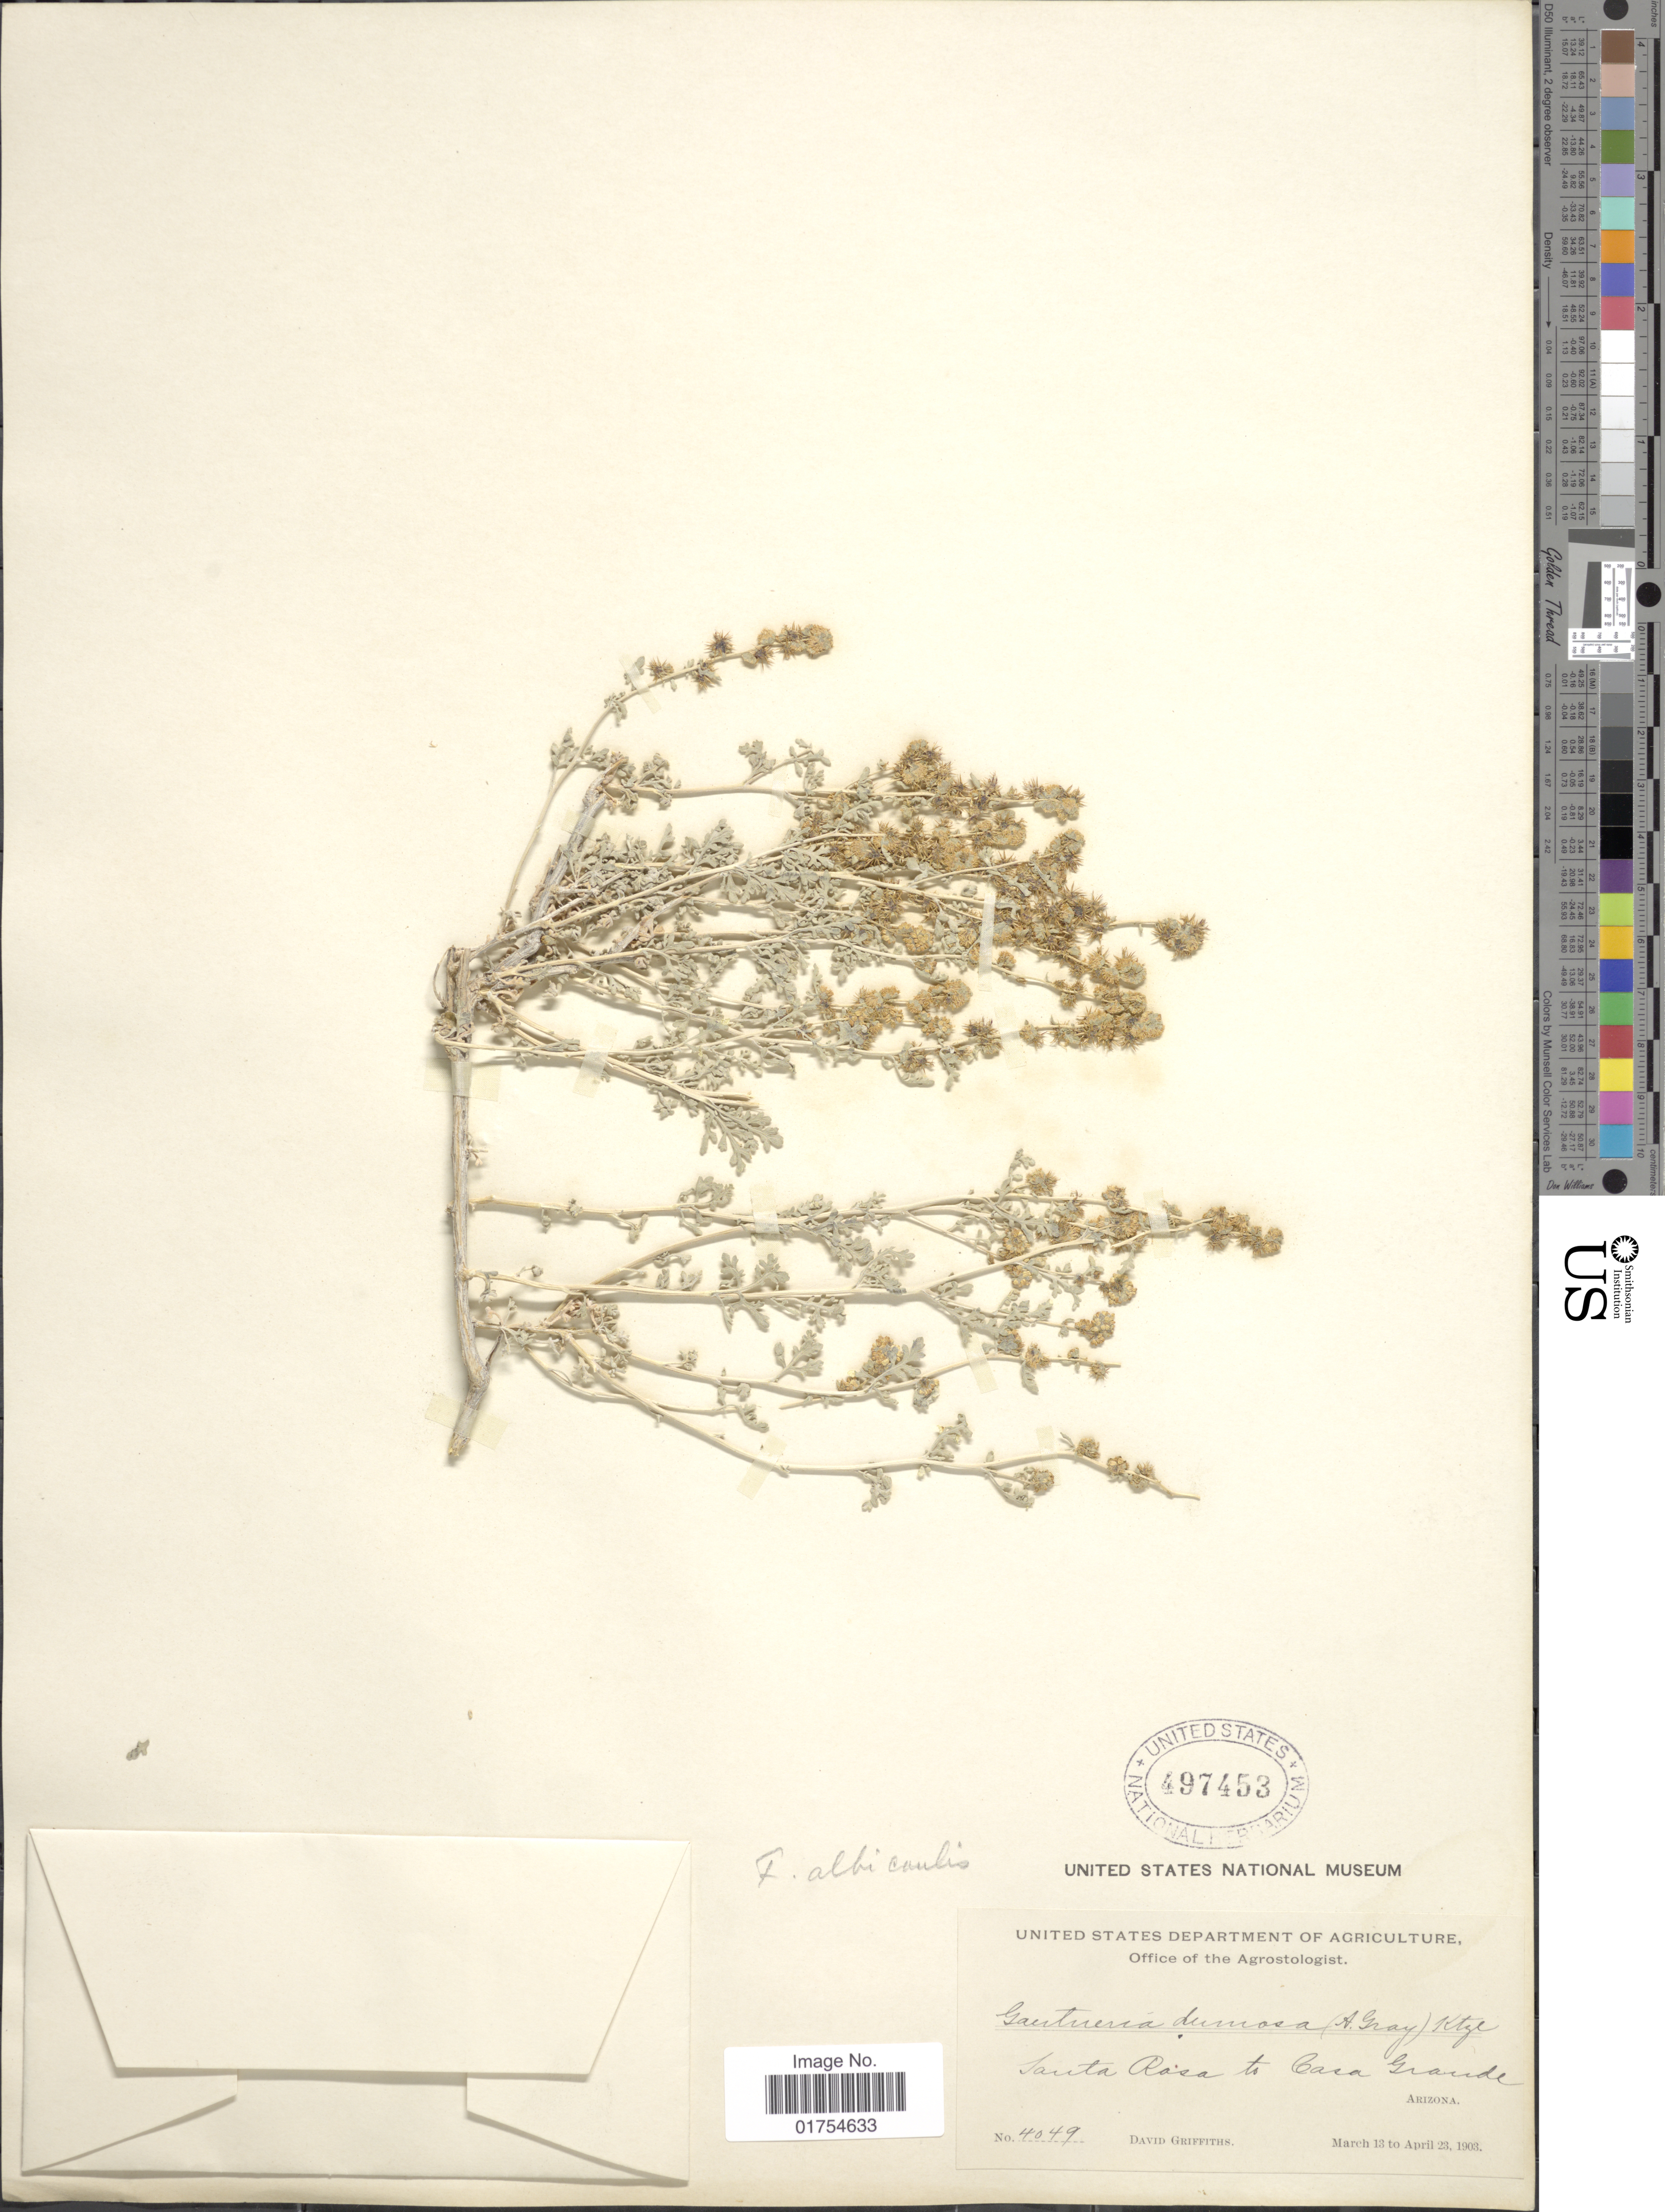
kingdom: Plantae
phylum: Tracheophyta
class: Magnoliopsida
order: Asterales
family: Asteraceae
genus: Franseria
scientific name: Franseria dumosa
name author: A. Gray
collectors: D. Griffiths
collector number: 4049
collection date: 1903-03-13/1903-04-23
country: United States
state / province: Arizona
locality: Santa Rosa to Casa Grande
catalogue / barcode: US 497453